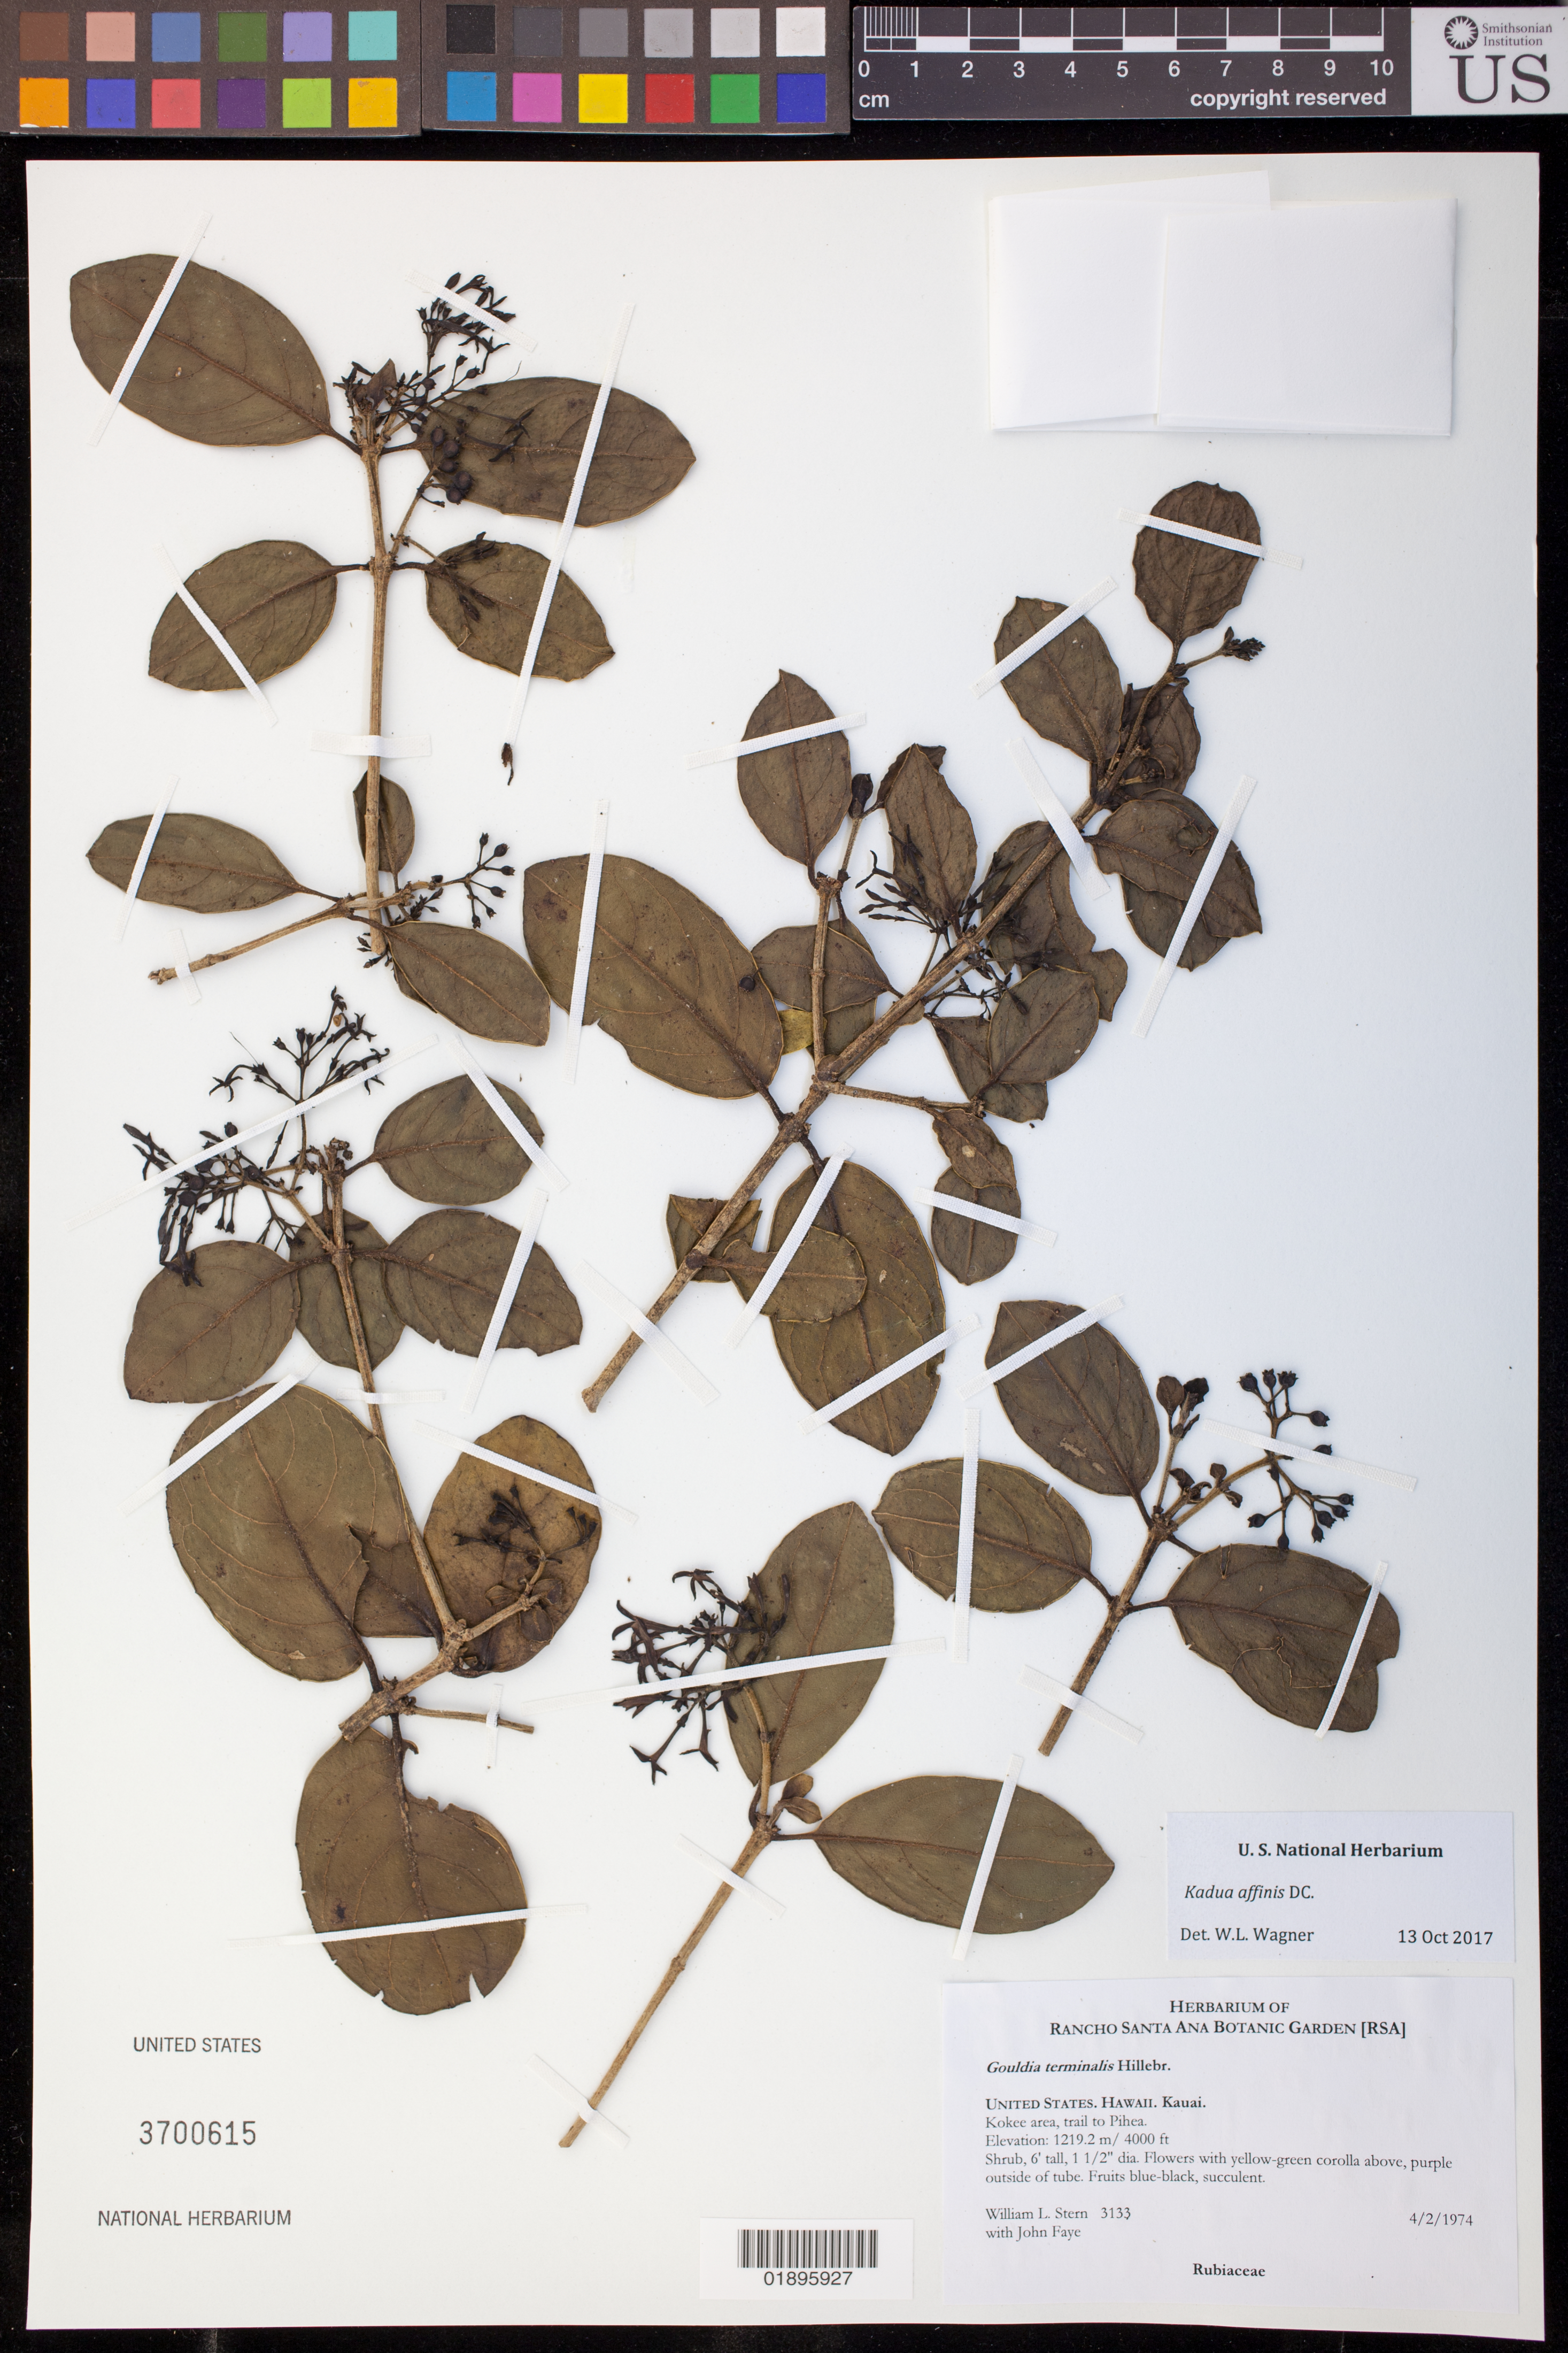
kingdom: Plantae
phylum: Tracheophyta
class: Magnoliopsida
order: Gentianales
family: Rubiaceae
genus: Kadua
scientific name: Kadua affinis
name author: DC.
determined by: Wagner, W. L., (BOT), Smithsonian Institution - National Museum of Natural History (UNITED STATES)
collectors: W. L. Stern & J. Faye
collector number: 3133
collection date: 1974-04-02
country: United States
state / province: Hawaii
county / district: Kauai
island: Kaua'i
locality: Kokee area, trail to Pihea.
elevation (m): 1219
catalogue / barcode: US 3700615